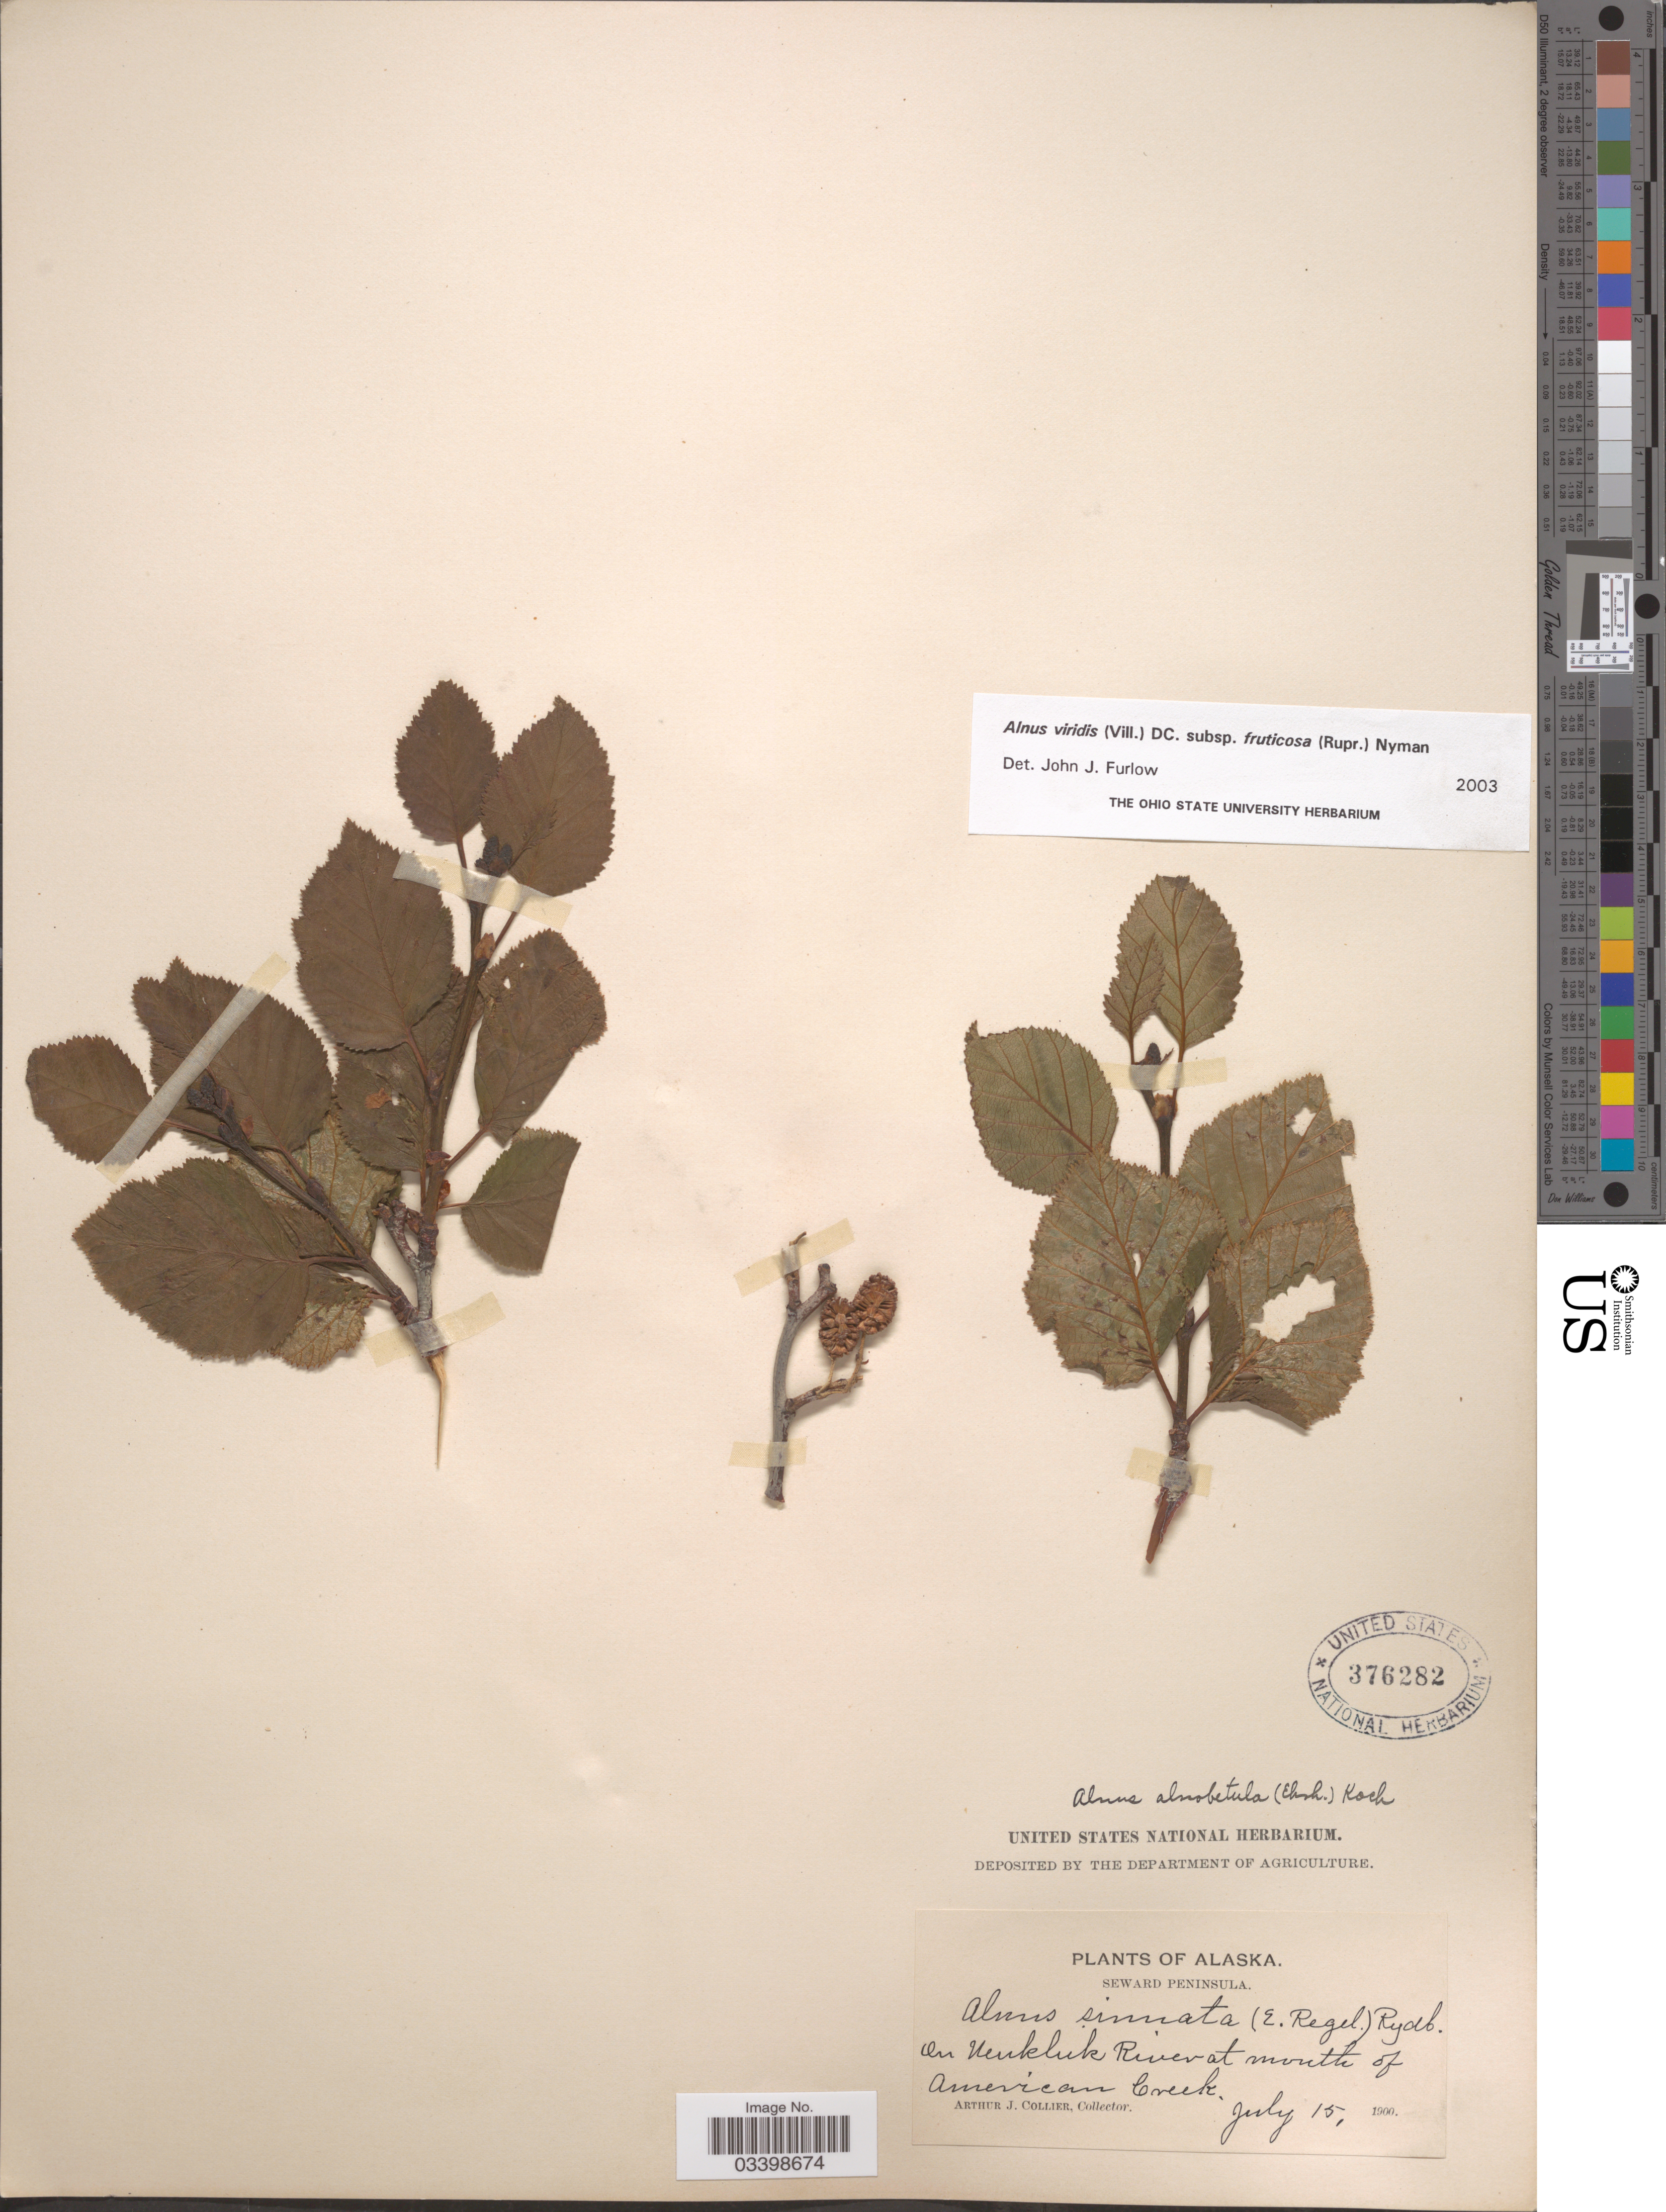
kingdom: Plantae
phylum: Tracheophyta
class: Magnoliopsida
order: Fagales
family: Betulaceae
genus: Alnus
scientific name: Alnus viridis subsp. fruticosa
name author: (Rupr.) Nyman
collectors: A. Collier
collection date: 1900-07-15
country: United States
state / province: Alaska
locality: Seward Peninsula. On Niukluk River at mouth of American Creek.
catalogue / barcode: US 376282